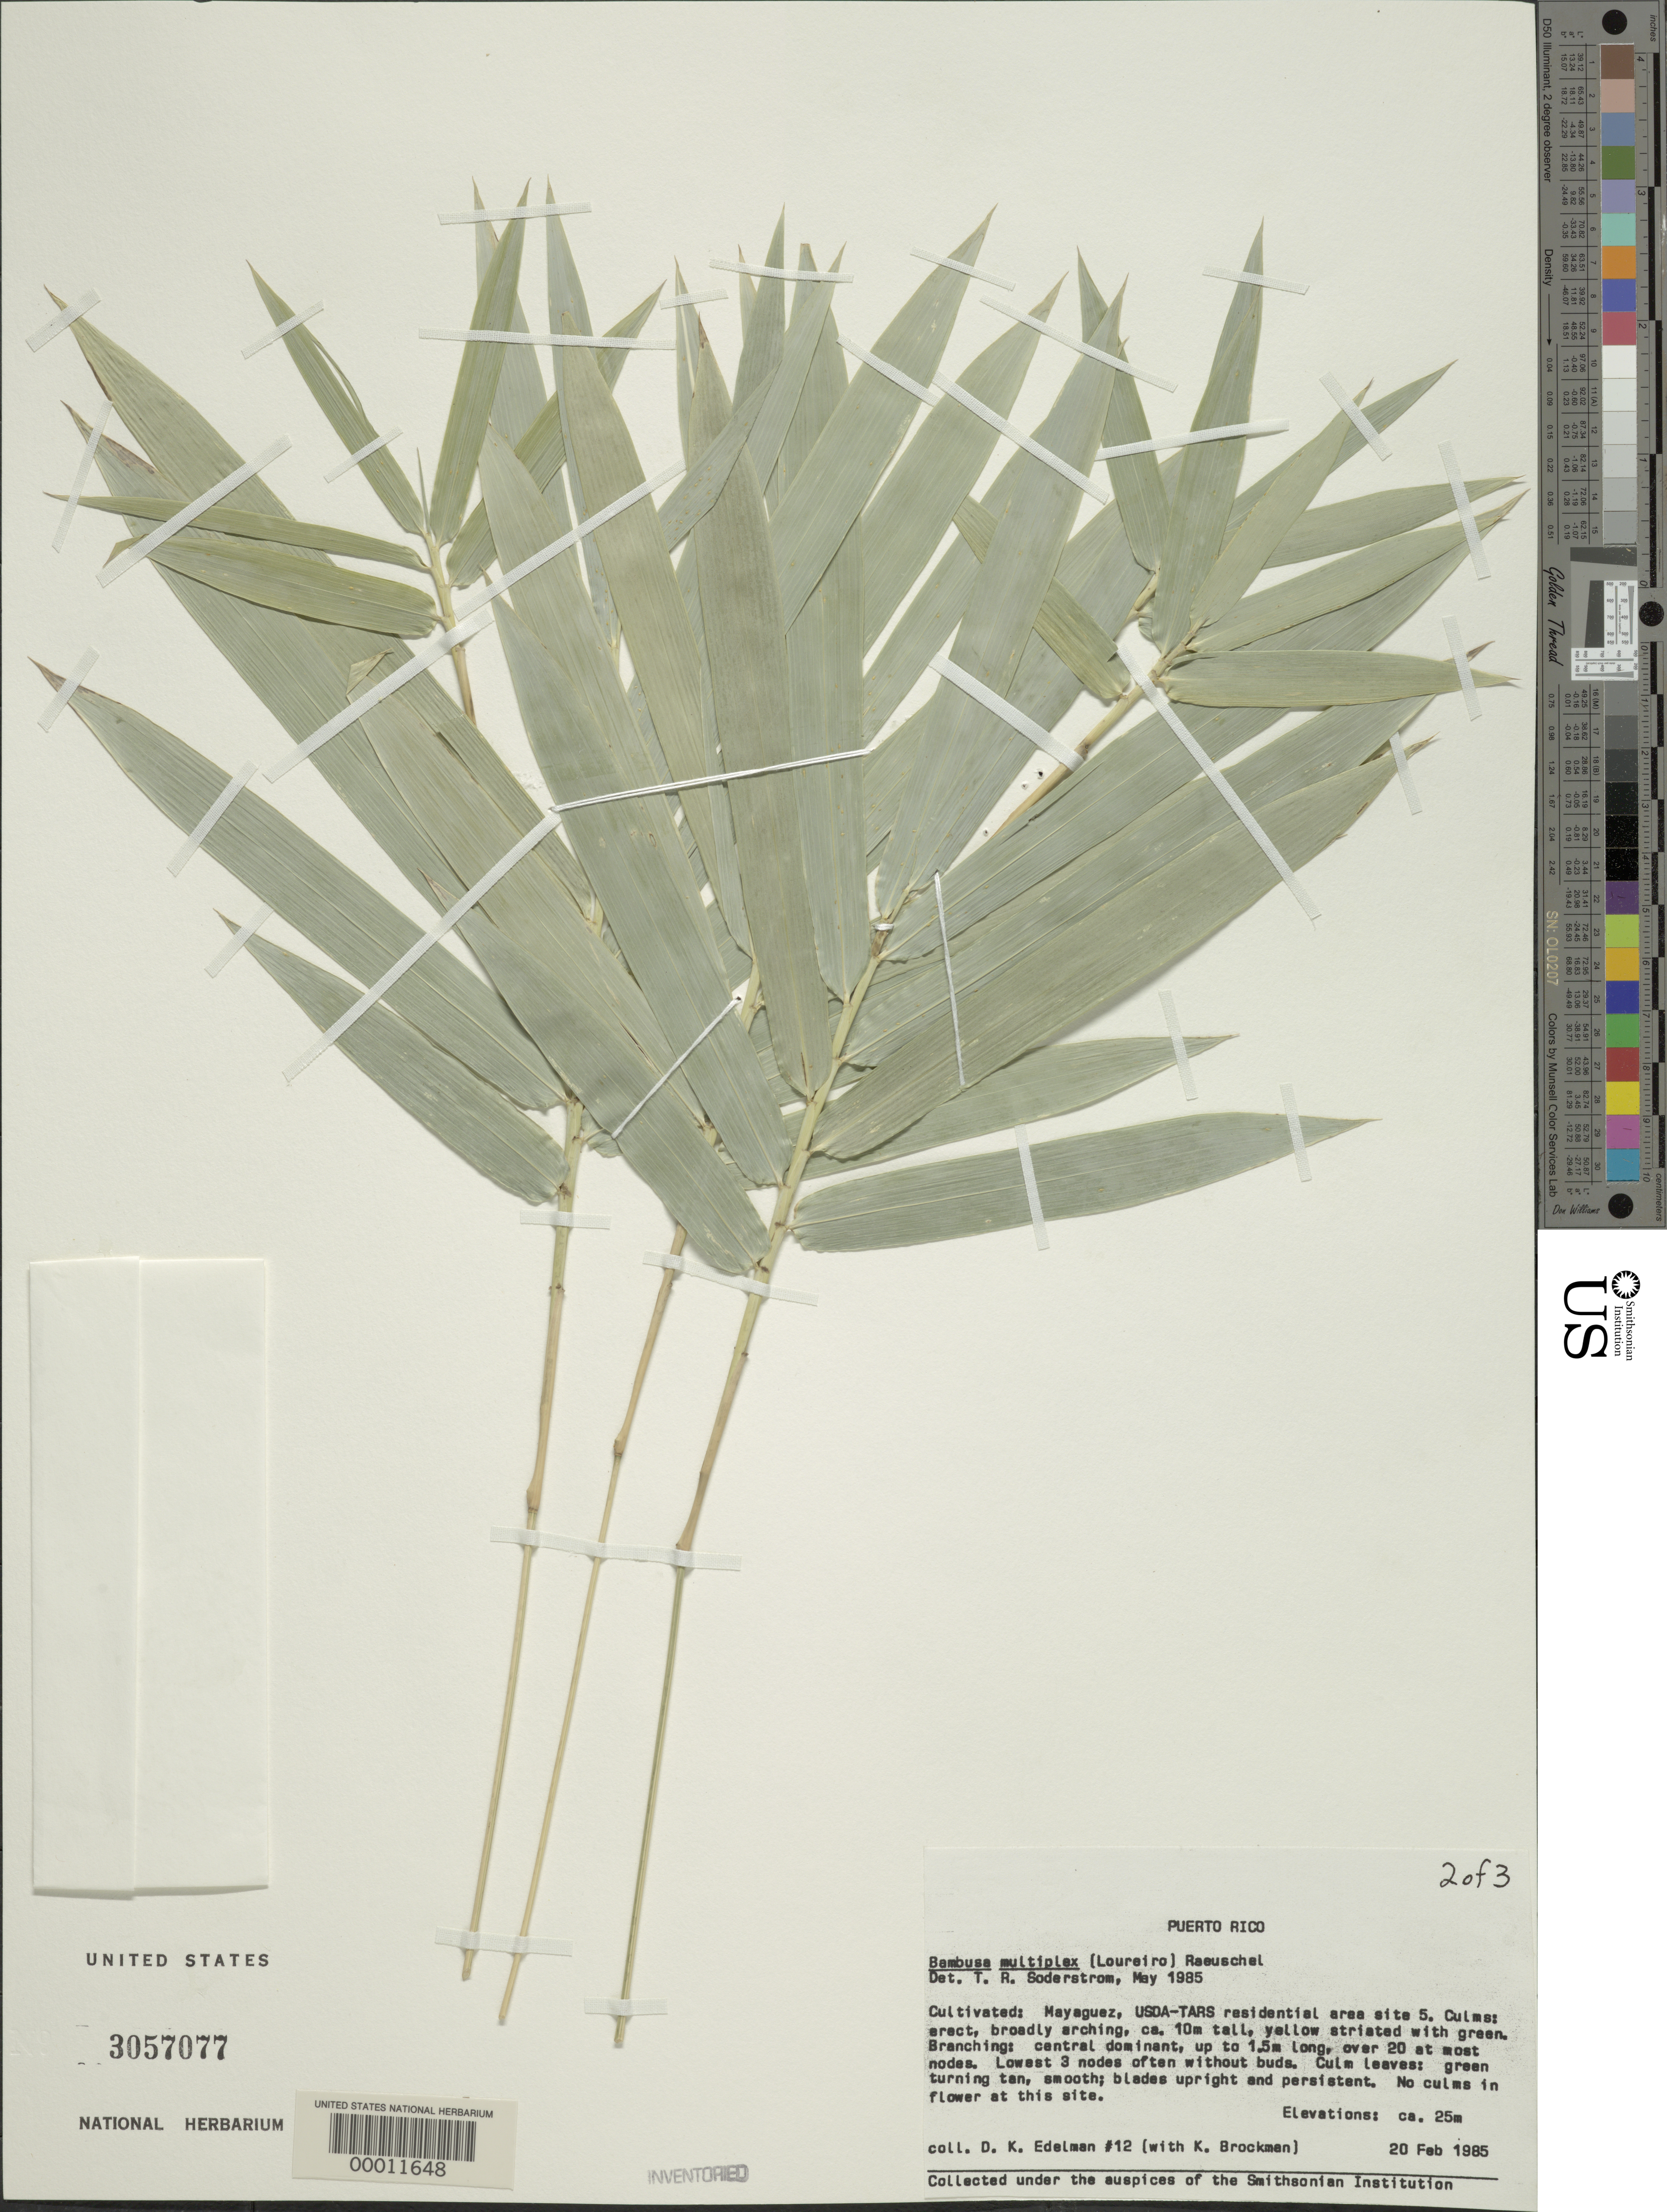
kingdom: Plantae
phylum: Tracheophyta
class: Liliopsida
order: Poales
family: Poaceae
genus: Bambusa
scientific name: Bambusa multiplex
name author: (Lour.) Raeusch. ex Schult. & Schult. f.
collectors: D. Edelman & K. Brockman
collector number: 12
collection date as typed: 20 Feb 1985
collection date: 1985-02-20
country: Puerto Rico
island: Greater Antilles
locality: Mayaguez, usda-tars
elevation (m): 25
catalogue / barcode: US 3057077